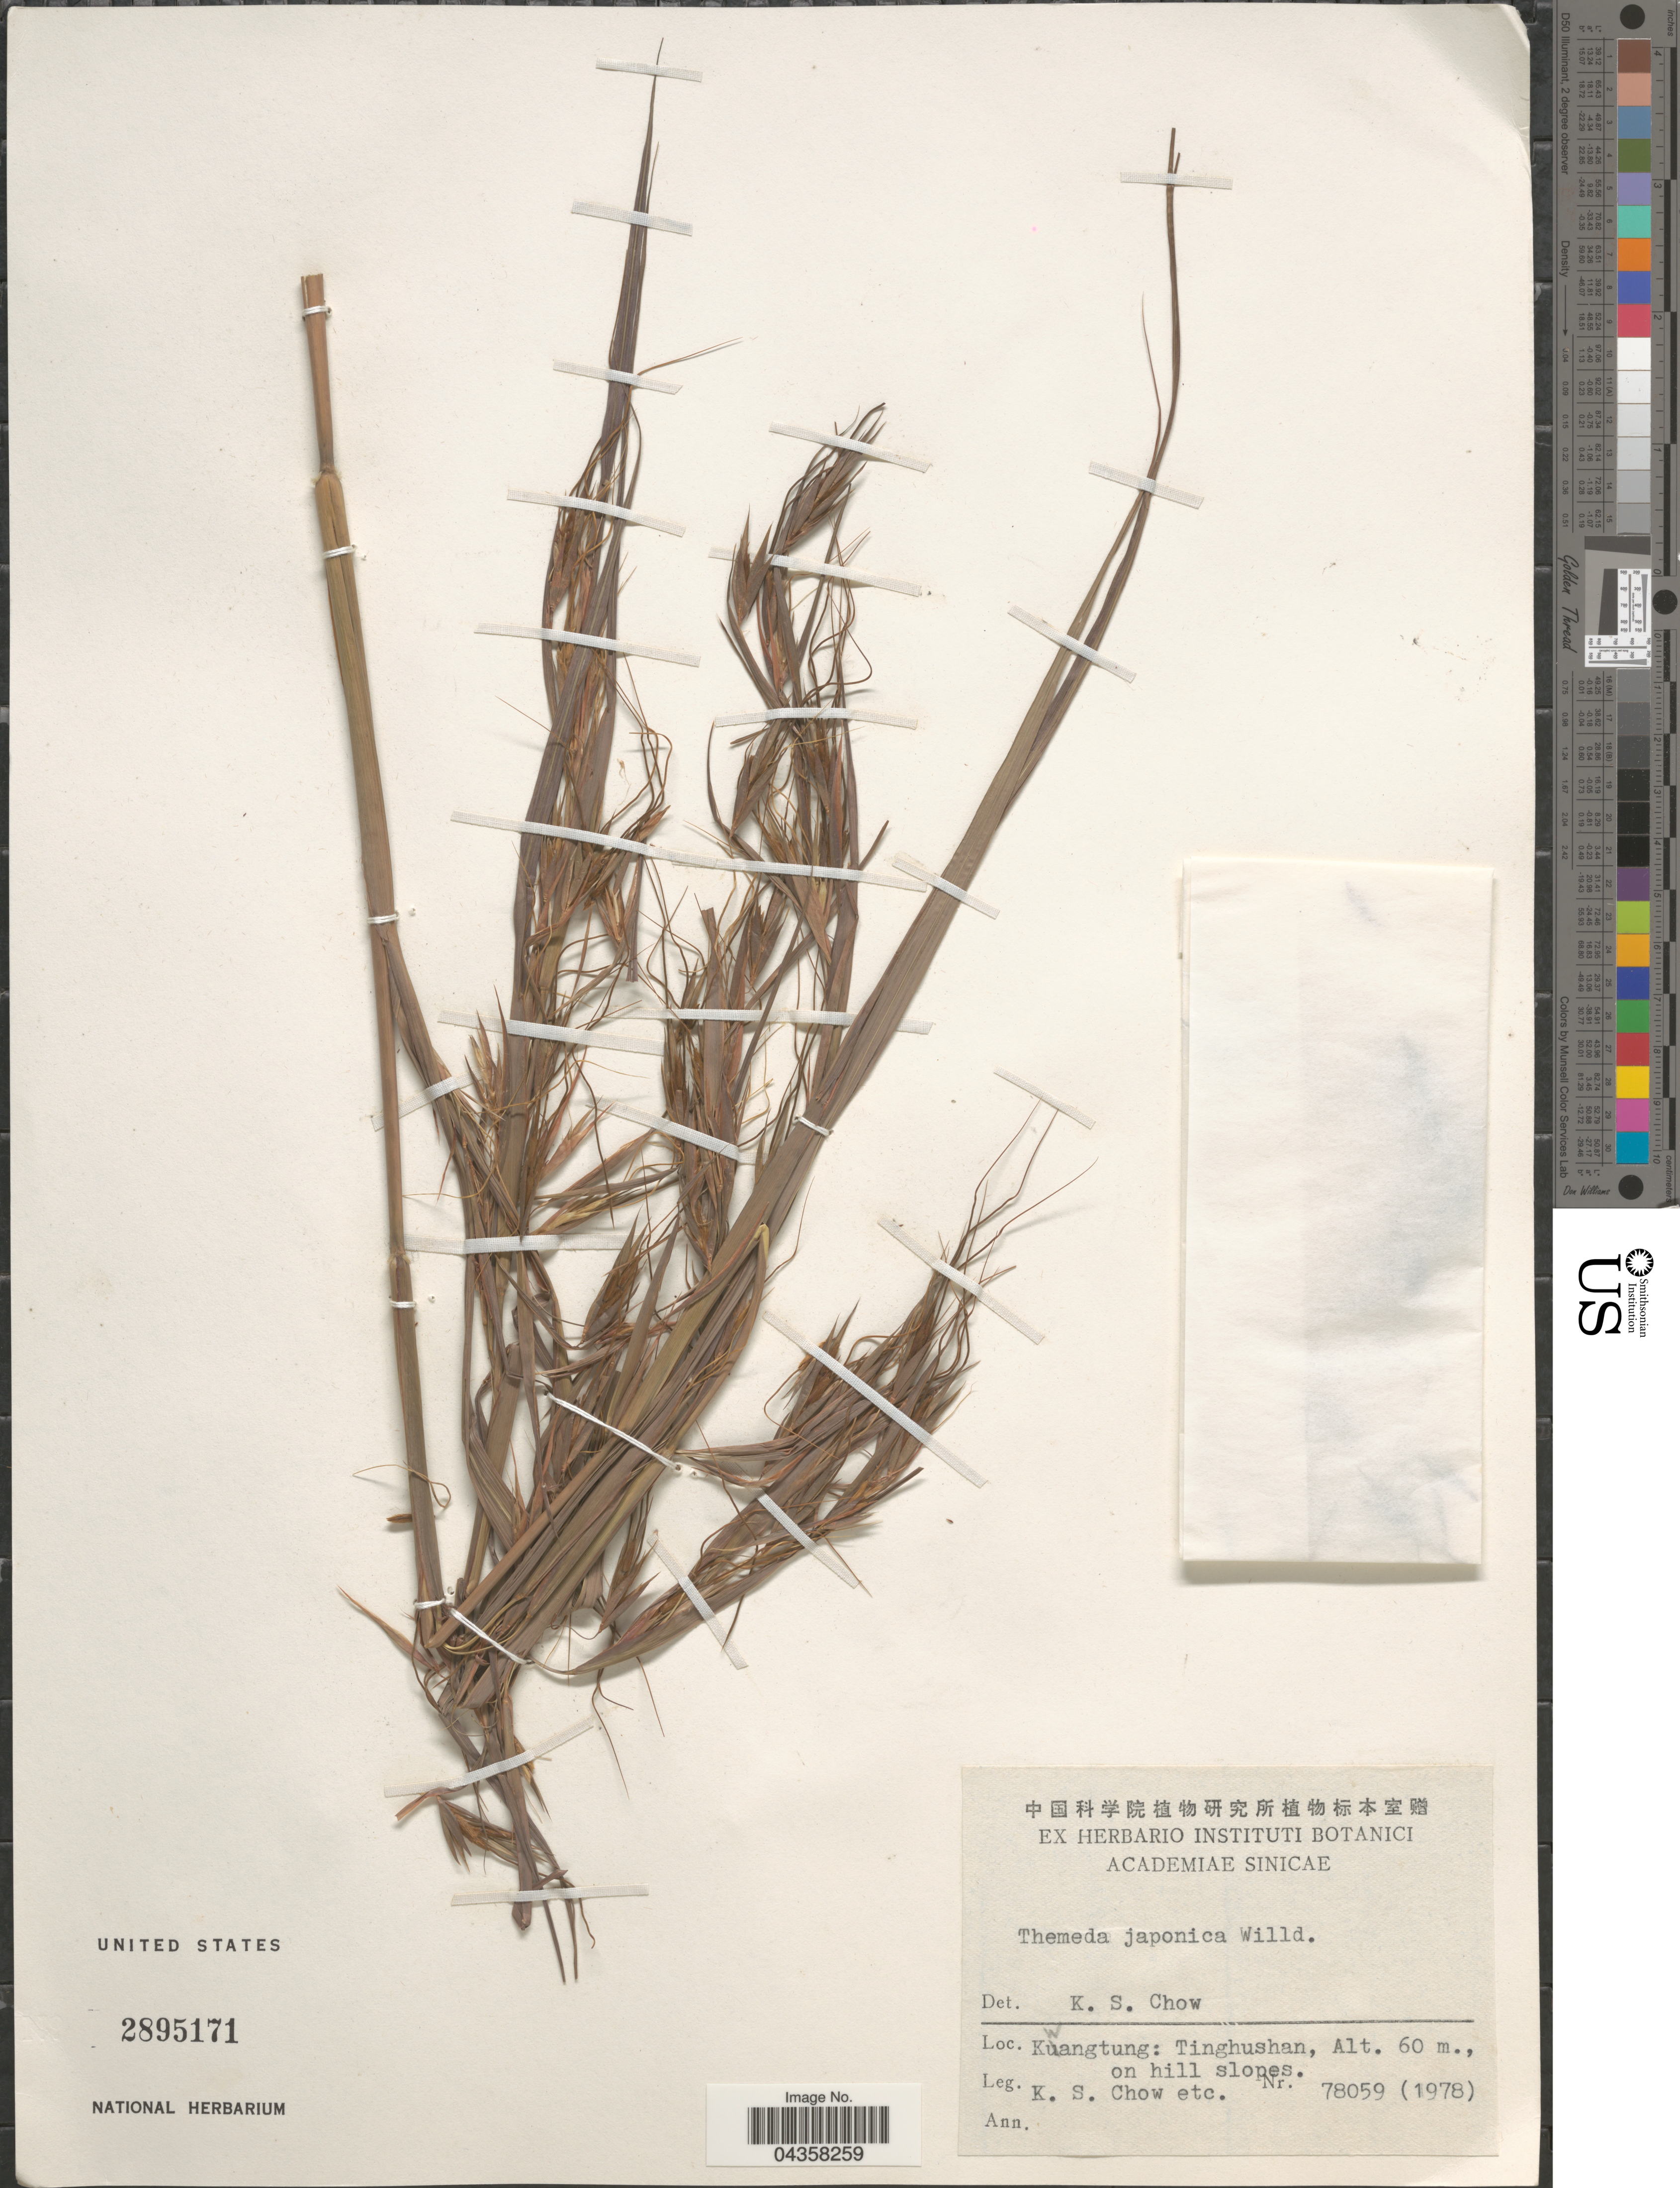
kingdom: Plantae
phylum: Tracheophyta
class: Liliopsida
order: Poales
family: Poaceae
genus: Themeda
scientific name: Themeda triandra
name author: Forssk.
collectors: K. S. Chow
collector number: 78059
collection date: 1978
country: China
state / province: Guangdong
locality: Kwangtung: Tinghushan, on hill slopes.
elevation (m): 60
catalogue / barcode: US 2895171